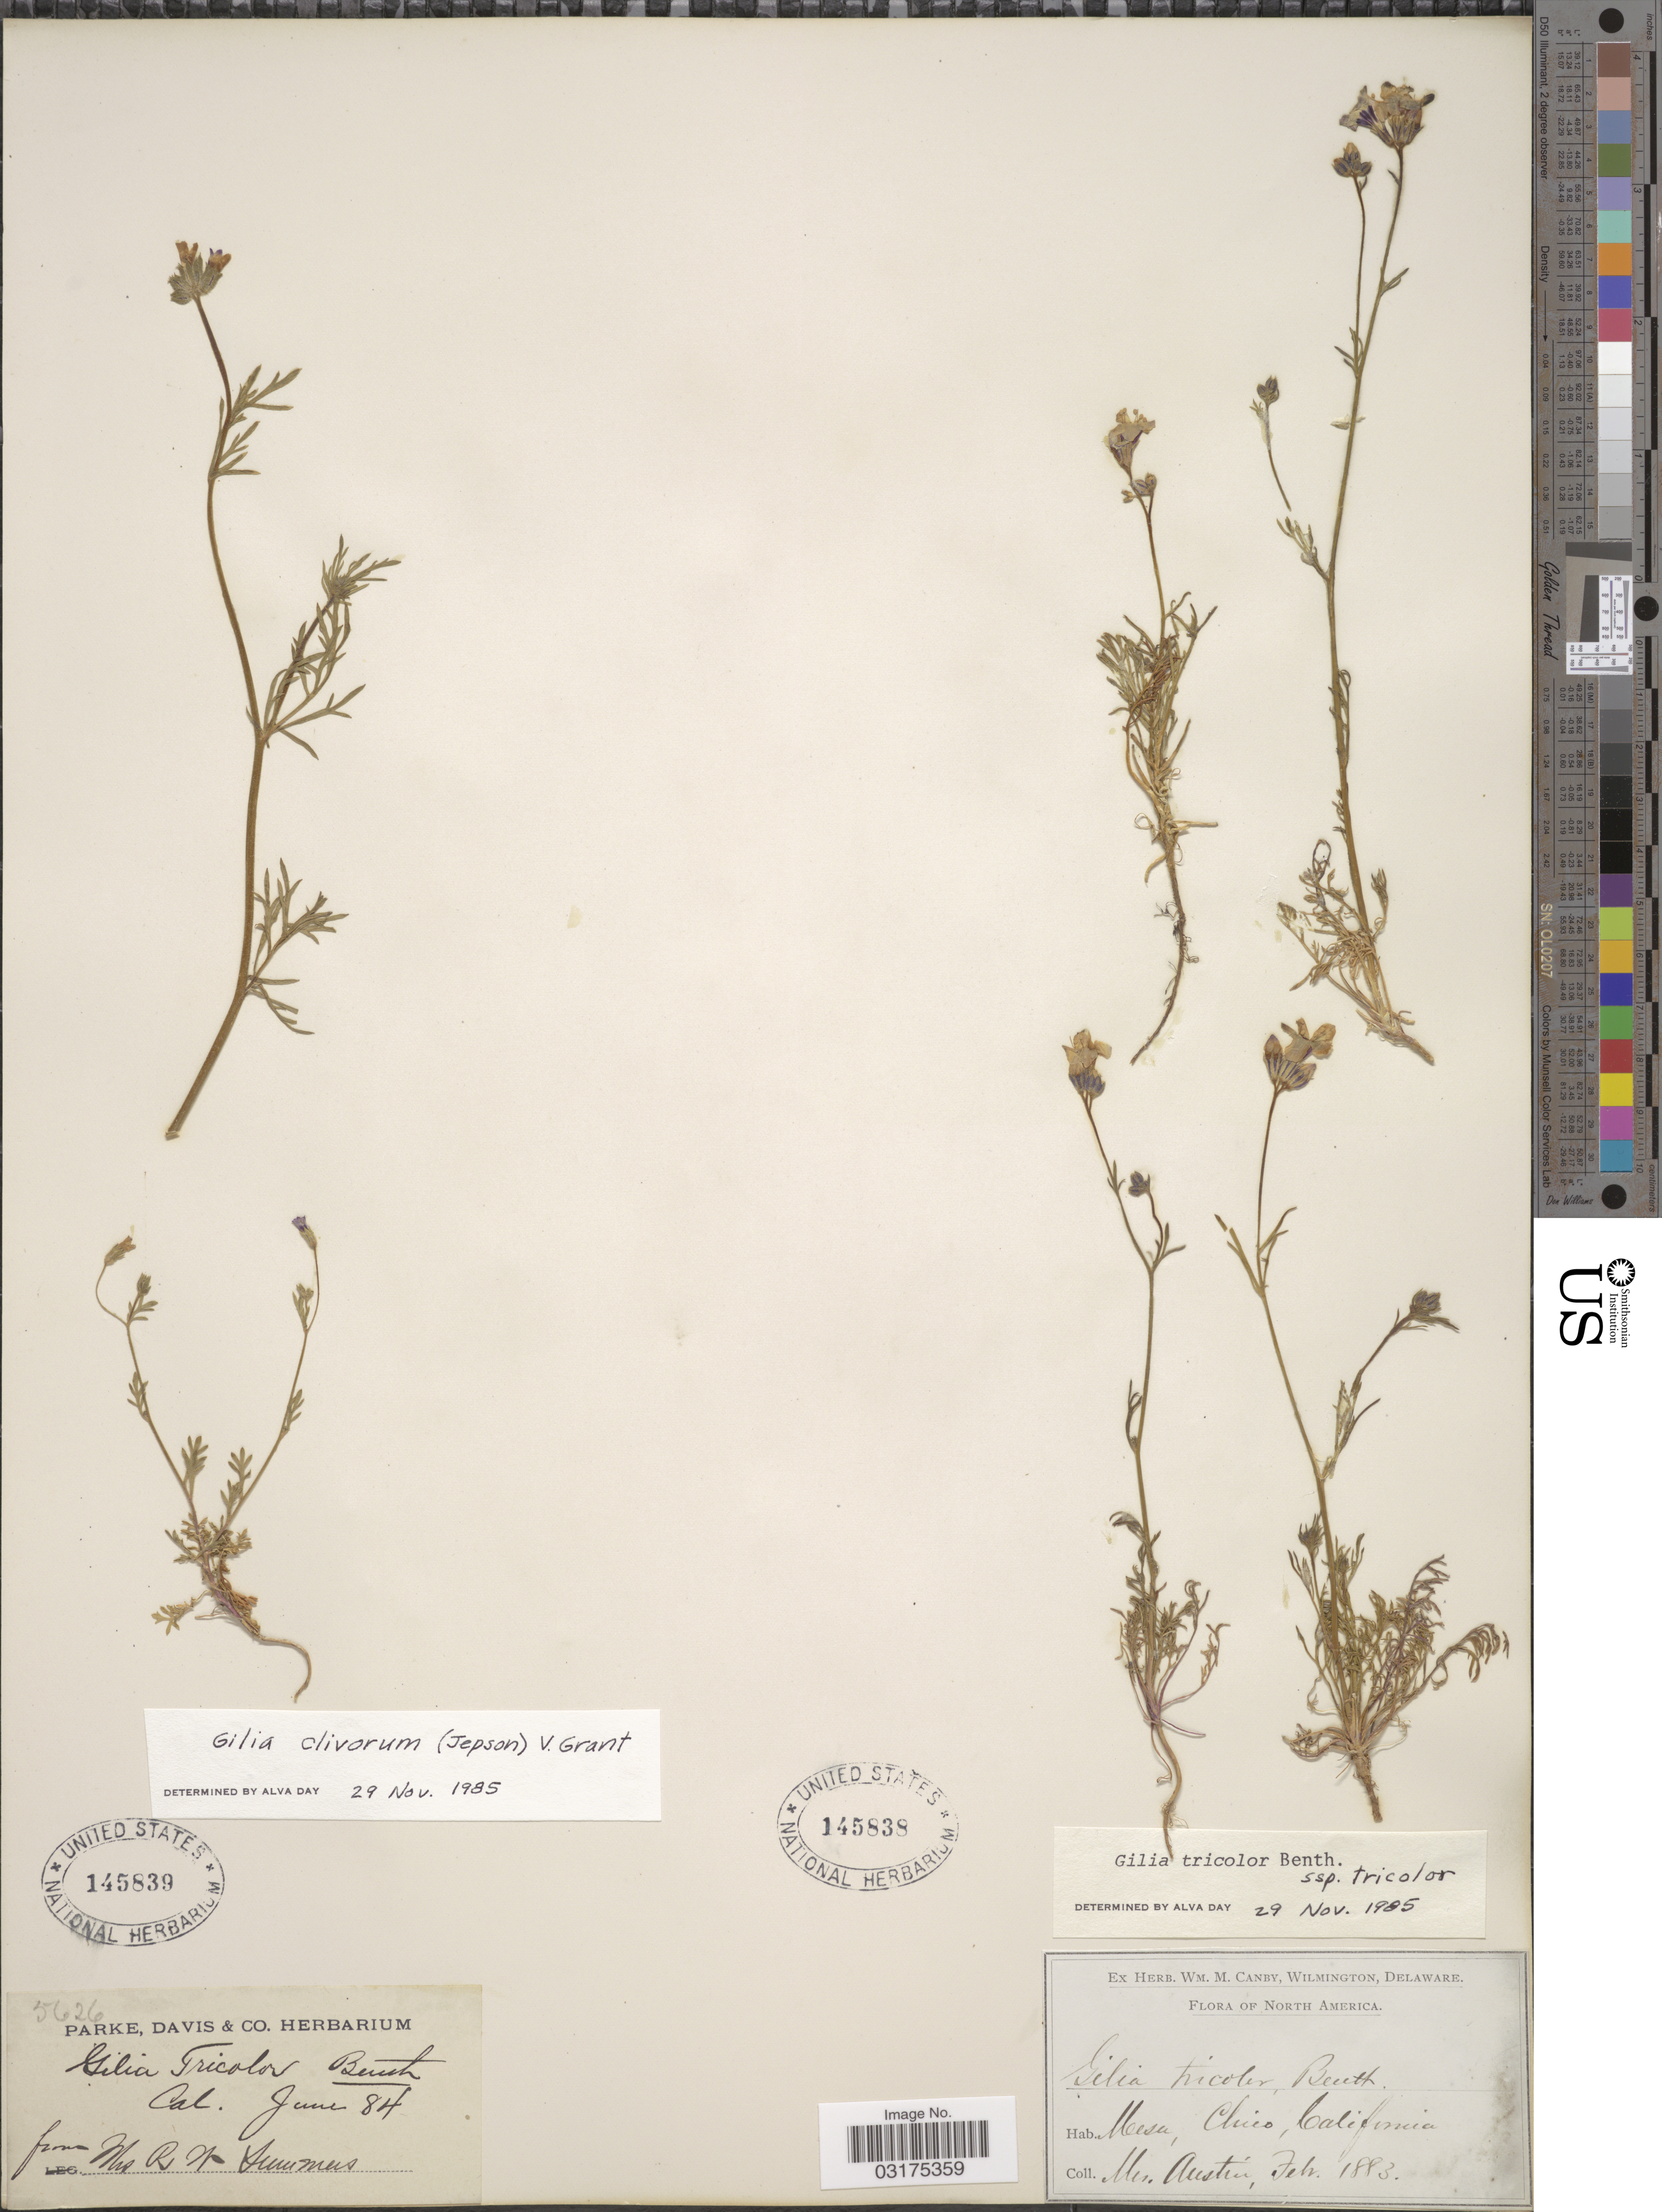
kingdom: Plantae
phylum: Tracheophyta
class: Magnoliopsida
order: Ericales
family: Polemoniaceae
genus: Gilia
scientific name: Gilia clivorum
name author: (Jeps.) V.E. Grant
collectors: R. Summers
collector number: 5626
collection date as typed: Transcribed d/m/y: /6/84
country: United States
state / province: California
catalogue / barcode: US 145839